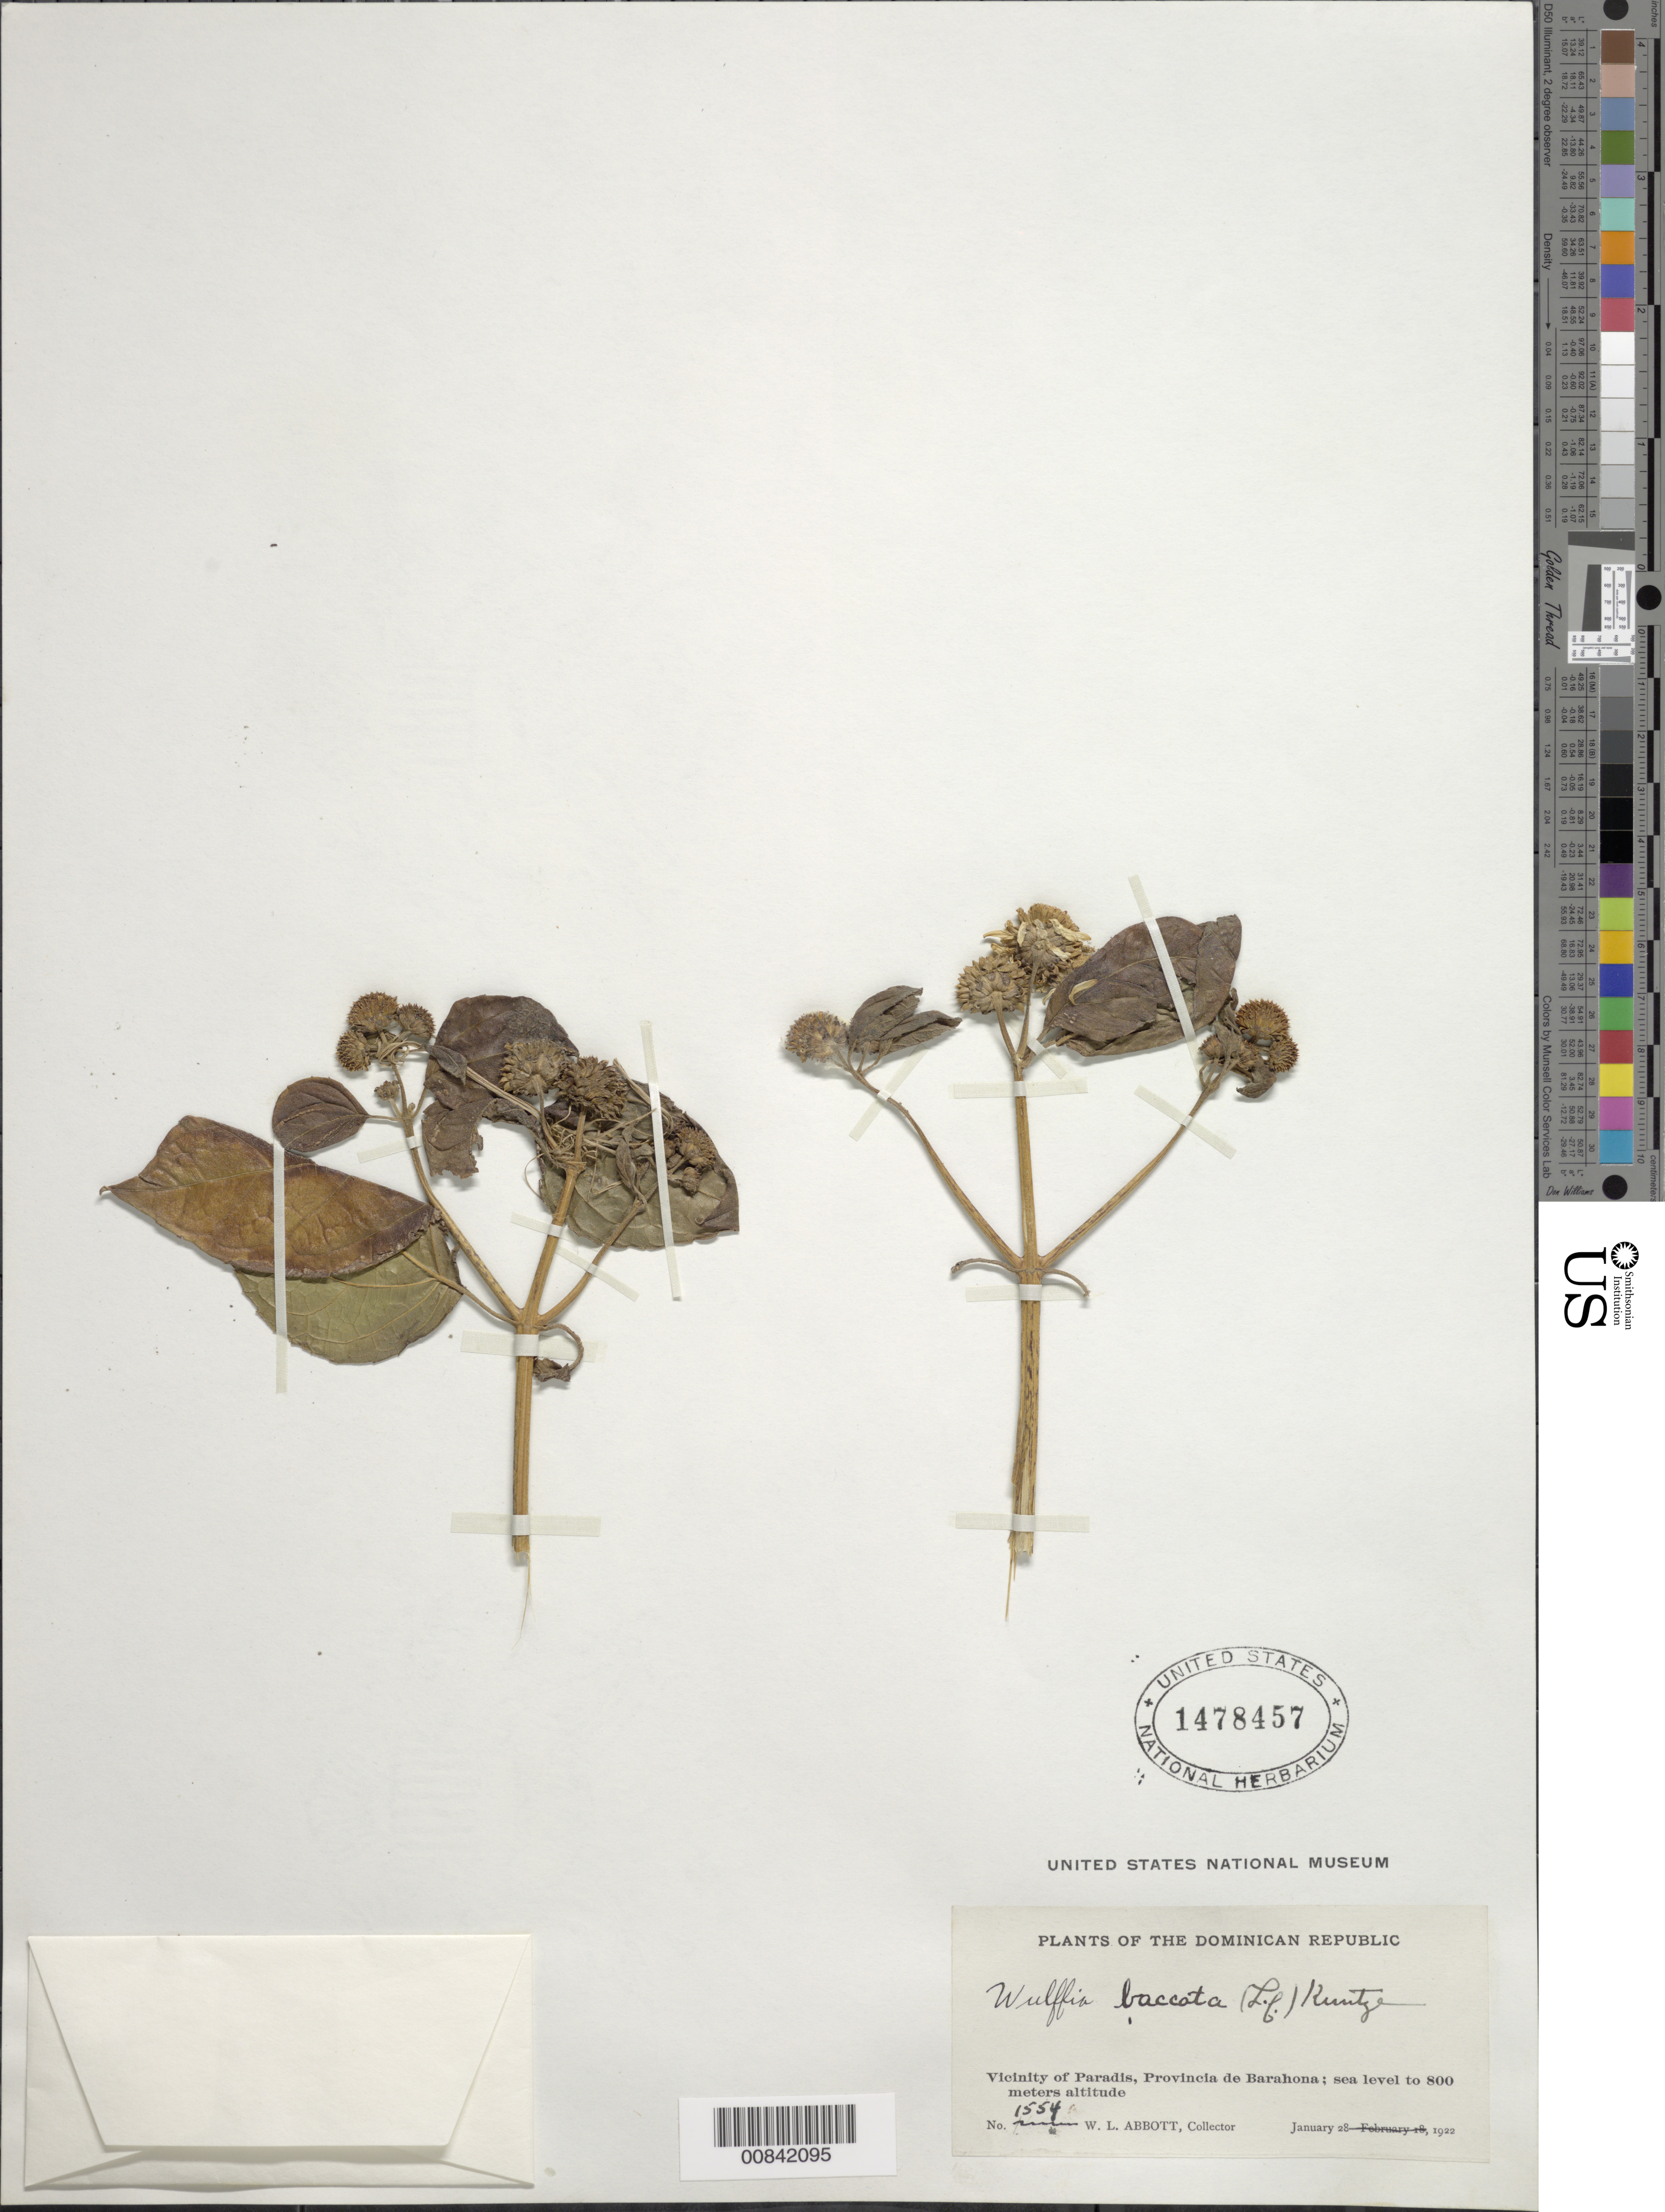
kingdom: Plantae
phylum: Tracheophyta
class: Magnoliopsida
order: Asterales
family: Asteraceae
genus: Wulffia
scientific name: Wulffia baccata var. baccata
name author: (L.) Kuntze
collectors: W. L. Abbott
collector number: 1554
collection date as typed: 28 Jan 1922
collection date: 1922-01-28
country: Dominican Republic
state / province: Barahona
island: Hispaniola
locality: Vicinity of Paradis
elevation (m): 0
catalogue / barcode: US 1478457